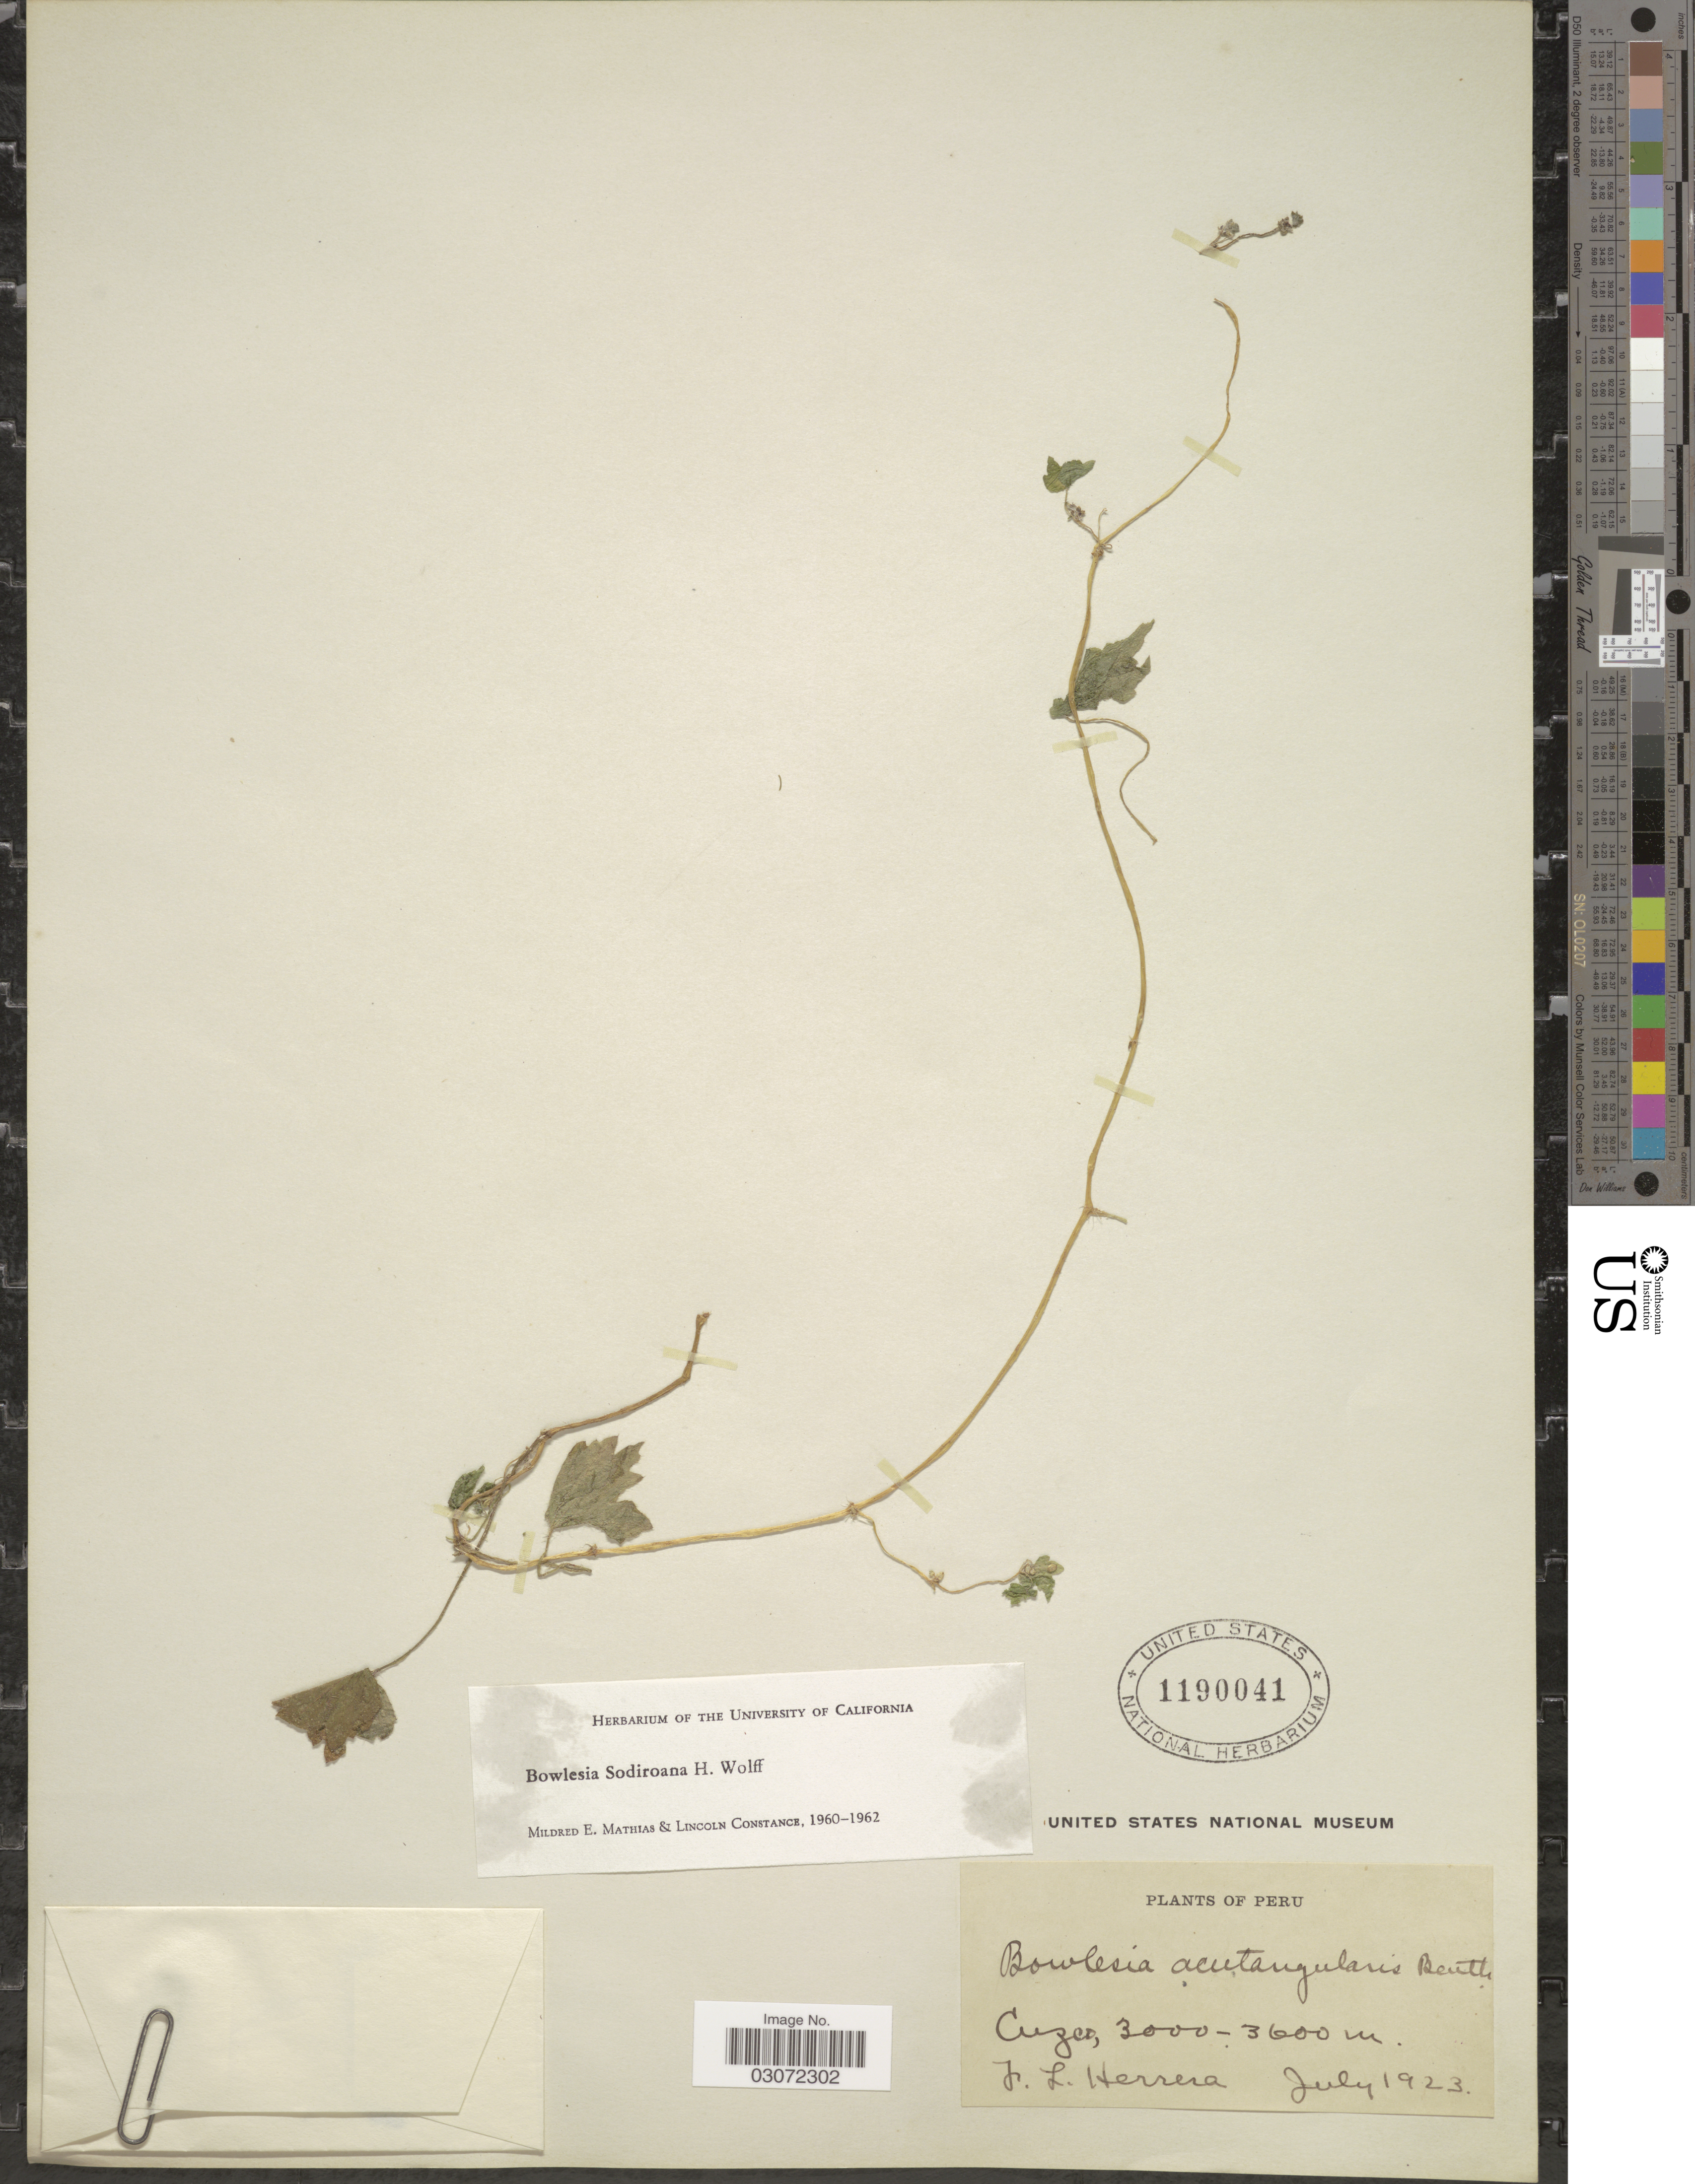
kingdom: Plantae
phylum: Tracheophyta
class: Magnoliopsida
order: Apiales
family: Apiaceae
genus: Bowlesia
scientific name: Bowlesia sodiroana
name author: H. Wolff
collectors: F. L. Herrera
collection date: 1923-07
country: Peru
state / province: Cusco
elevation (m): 3000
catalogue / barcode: US 1190041